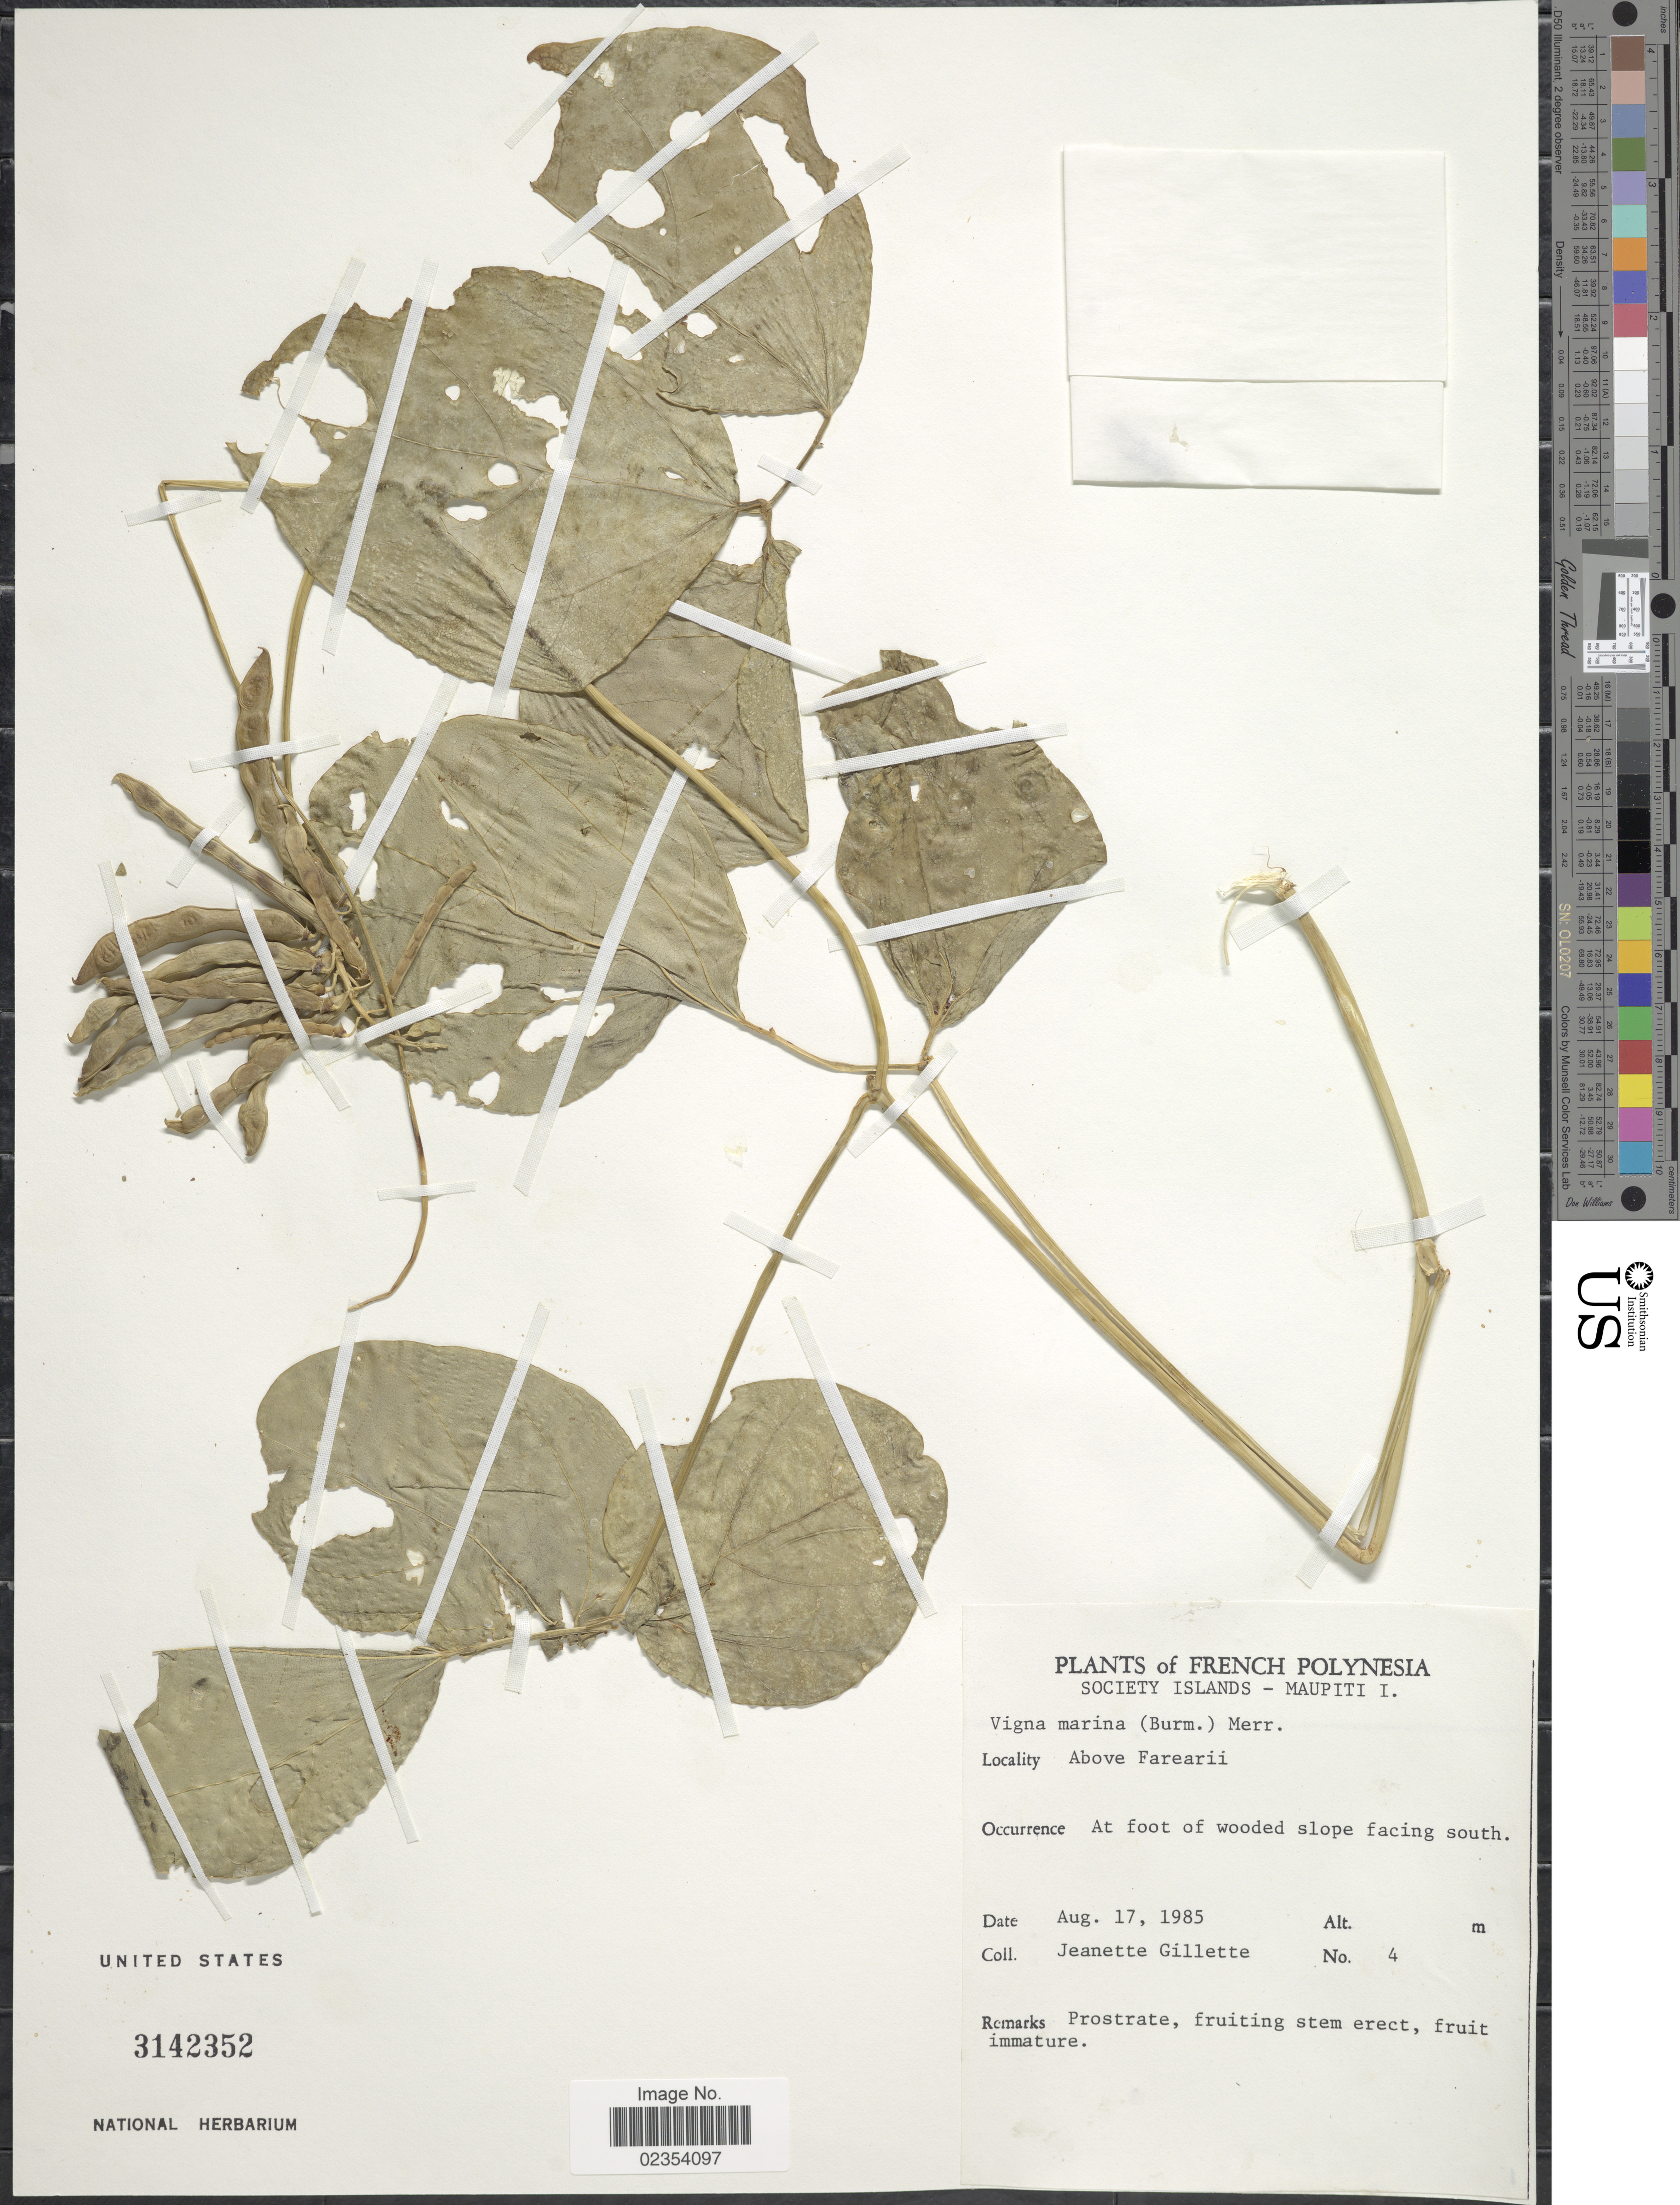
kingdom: Plantae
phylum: Tracheophyta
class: Magnoliopsida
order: Fabales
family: Fabaceae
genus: Vigna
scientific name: Vigna marina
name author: (Burm.) Merr.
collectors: J. Gillette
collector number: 4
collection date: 1985-08-17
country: French Polynesia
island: Maupiti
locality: Society Islands - Maupiti I. Above Farearii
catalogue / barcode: US 3142352